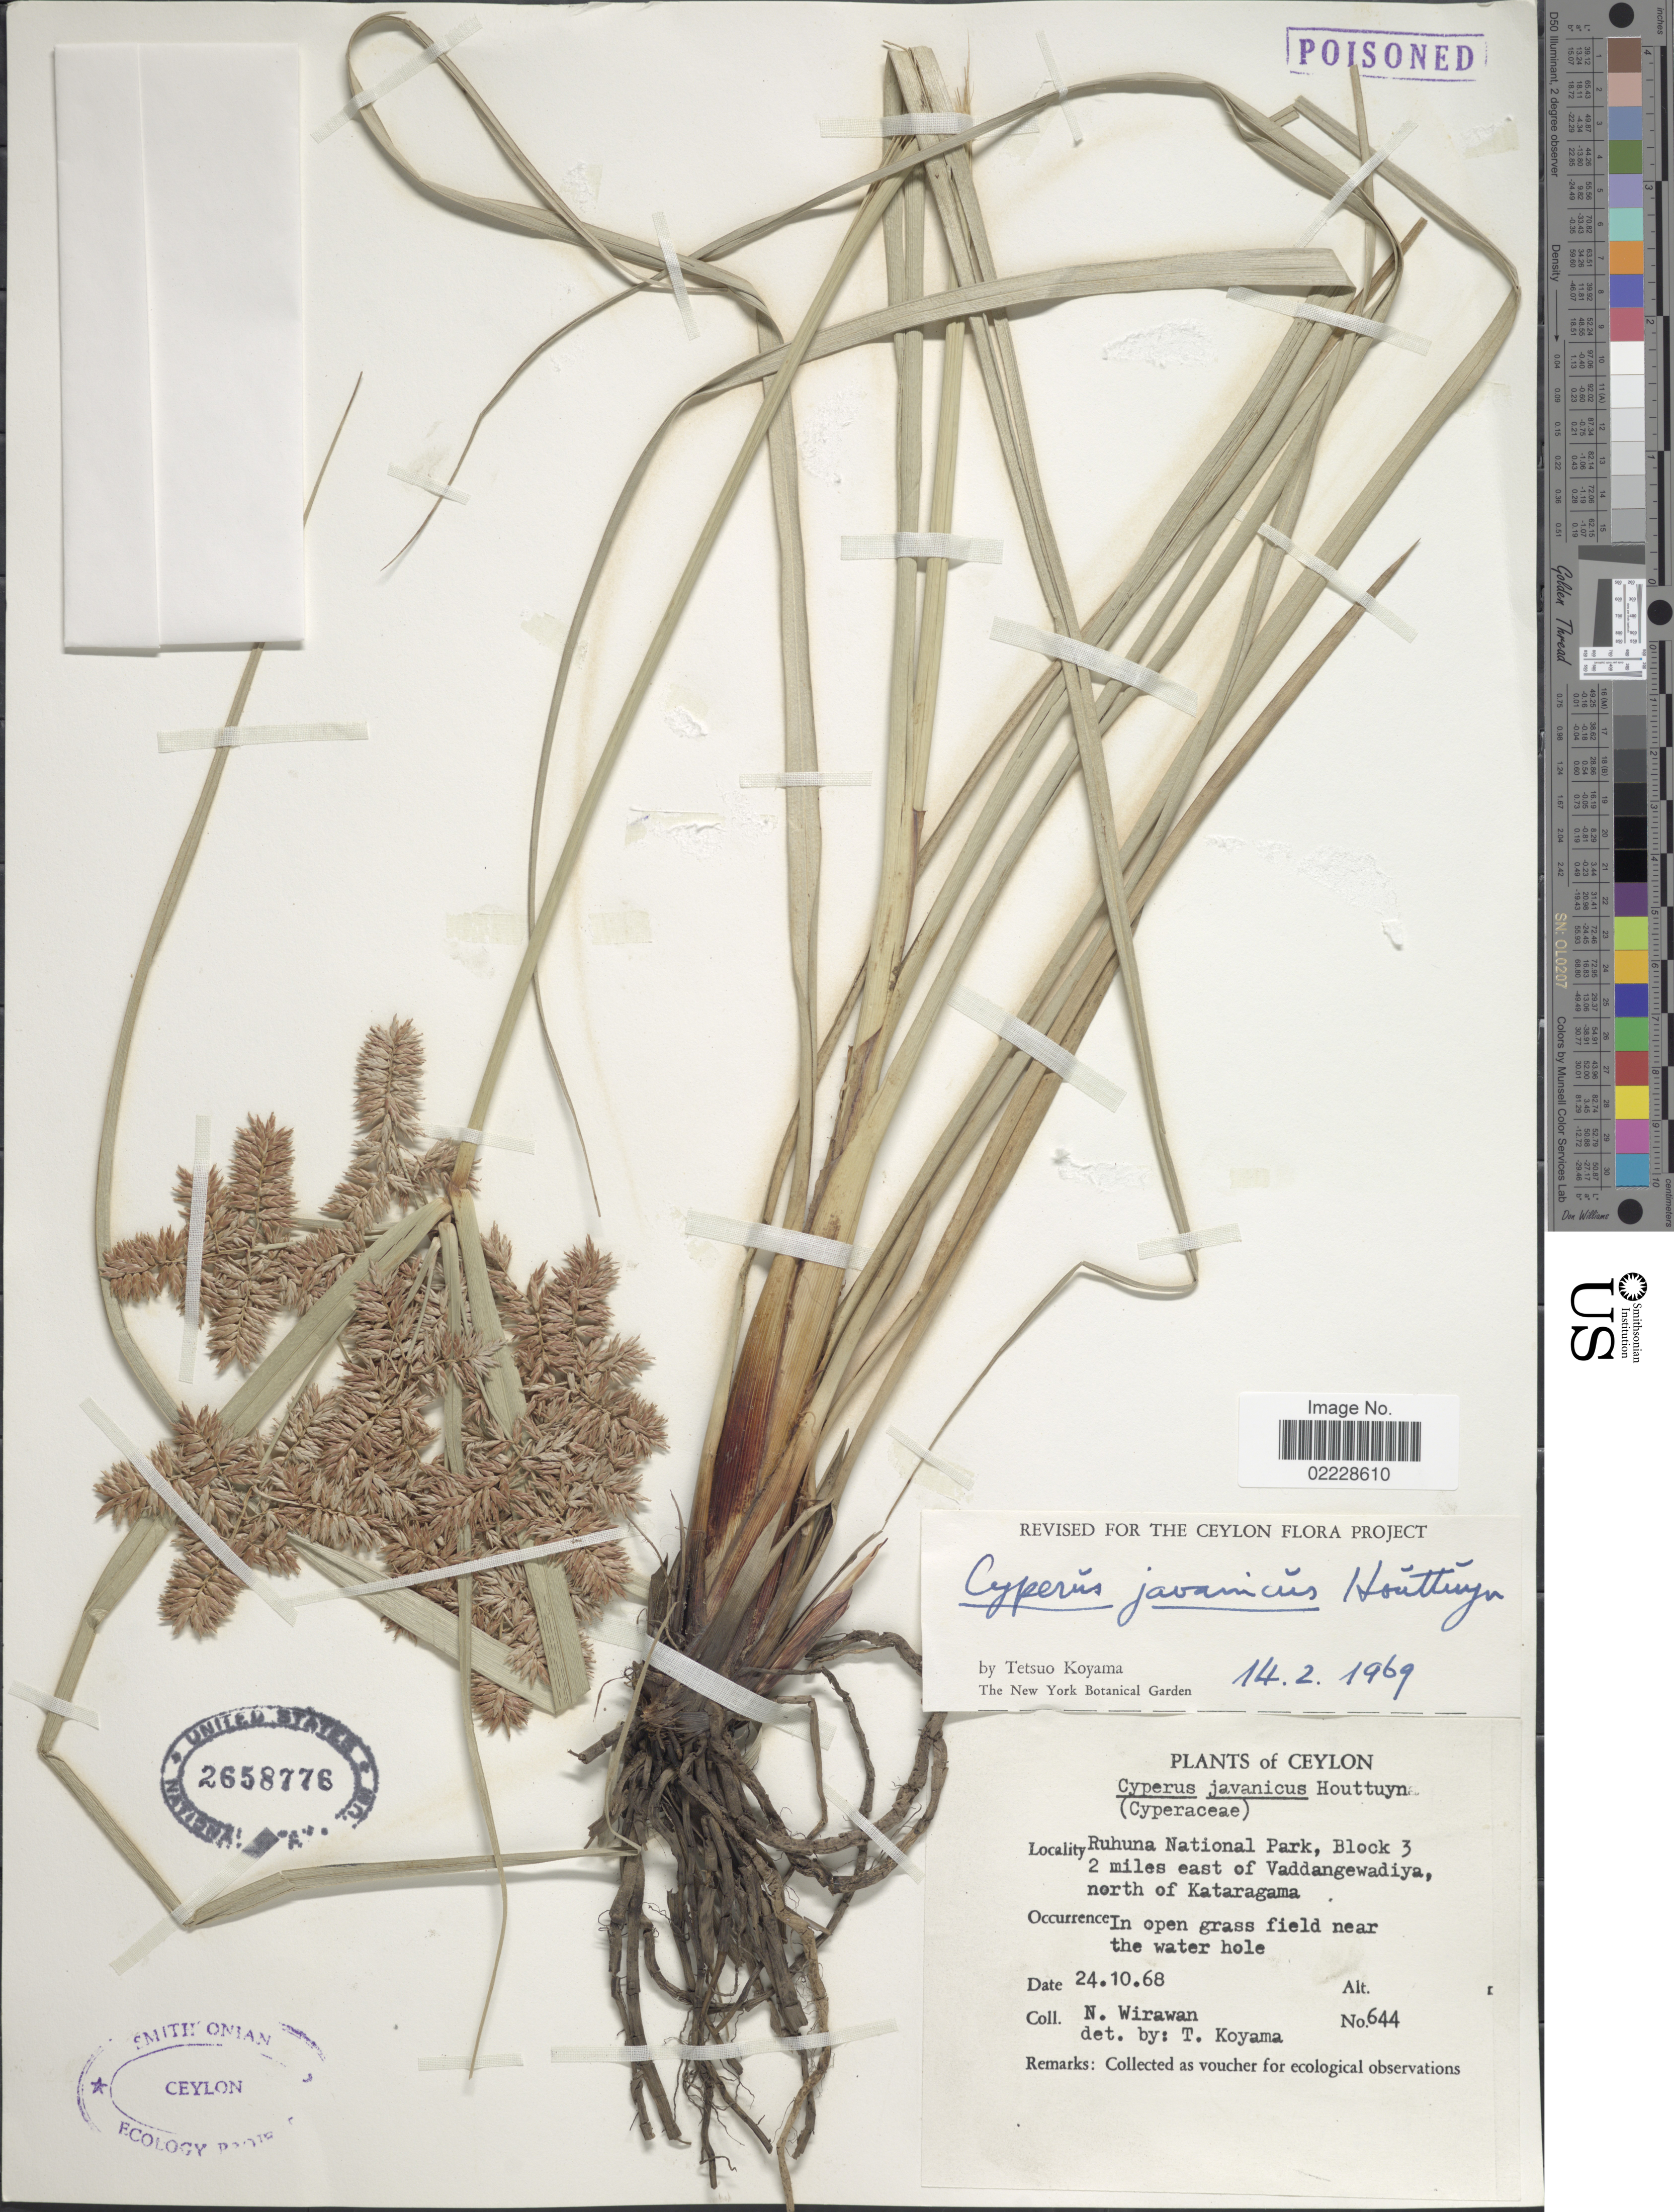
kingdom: Plantae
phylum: Tracheophyta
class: Liliopsida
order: Poales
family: Cyperaceae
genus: Cyperus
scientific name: Cyperus javanicus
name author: Houtt.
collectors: N. Wirawan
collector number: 644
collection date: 1968-10-24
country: Sri Lanka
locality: Ceylon, Ruhuna National Park, Block 3 2 miles east of Vaddangewadiya, north of Kataragama.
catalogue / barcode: US 2658776